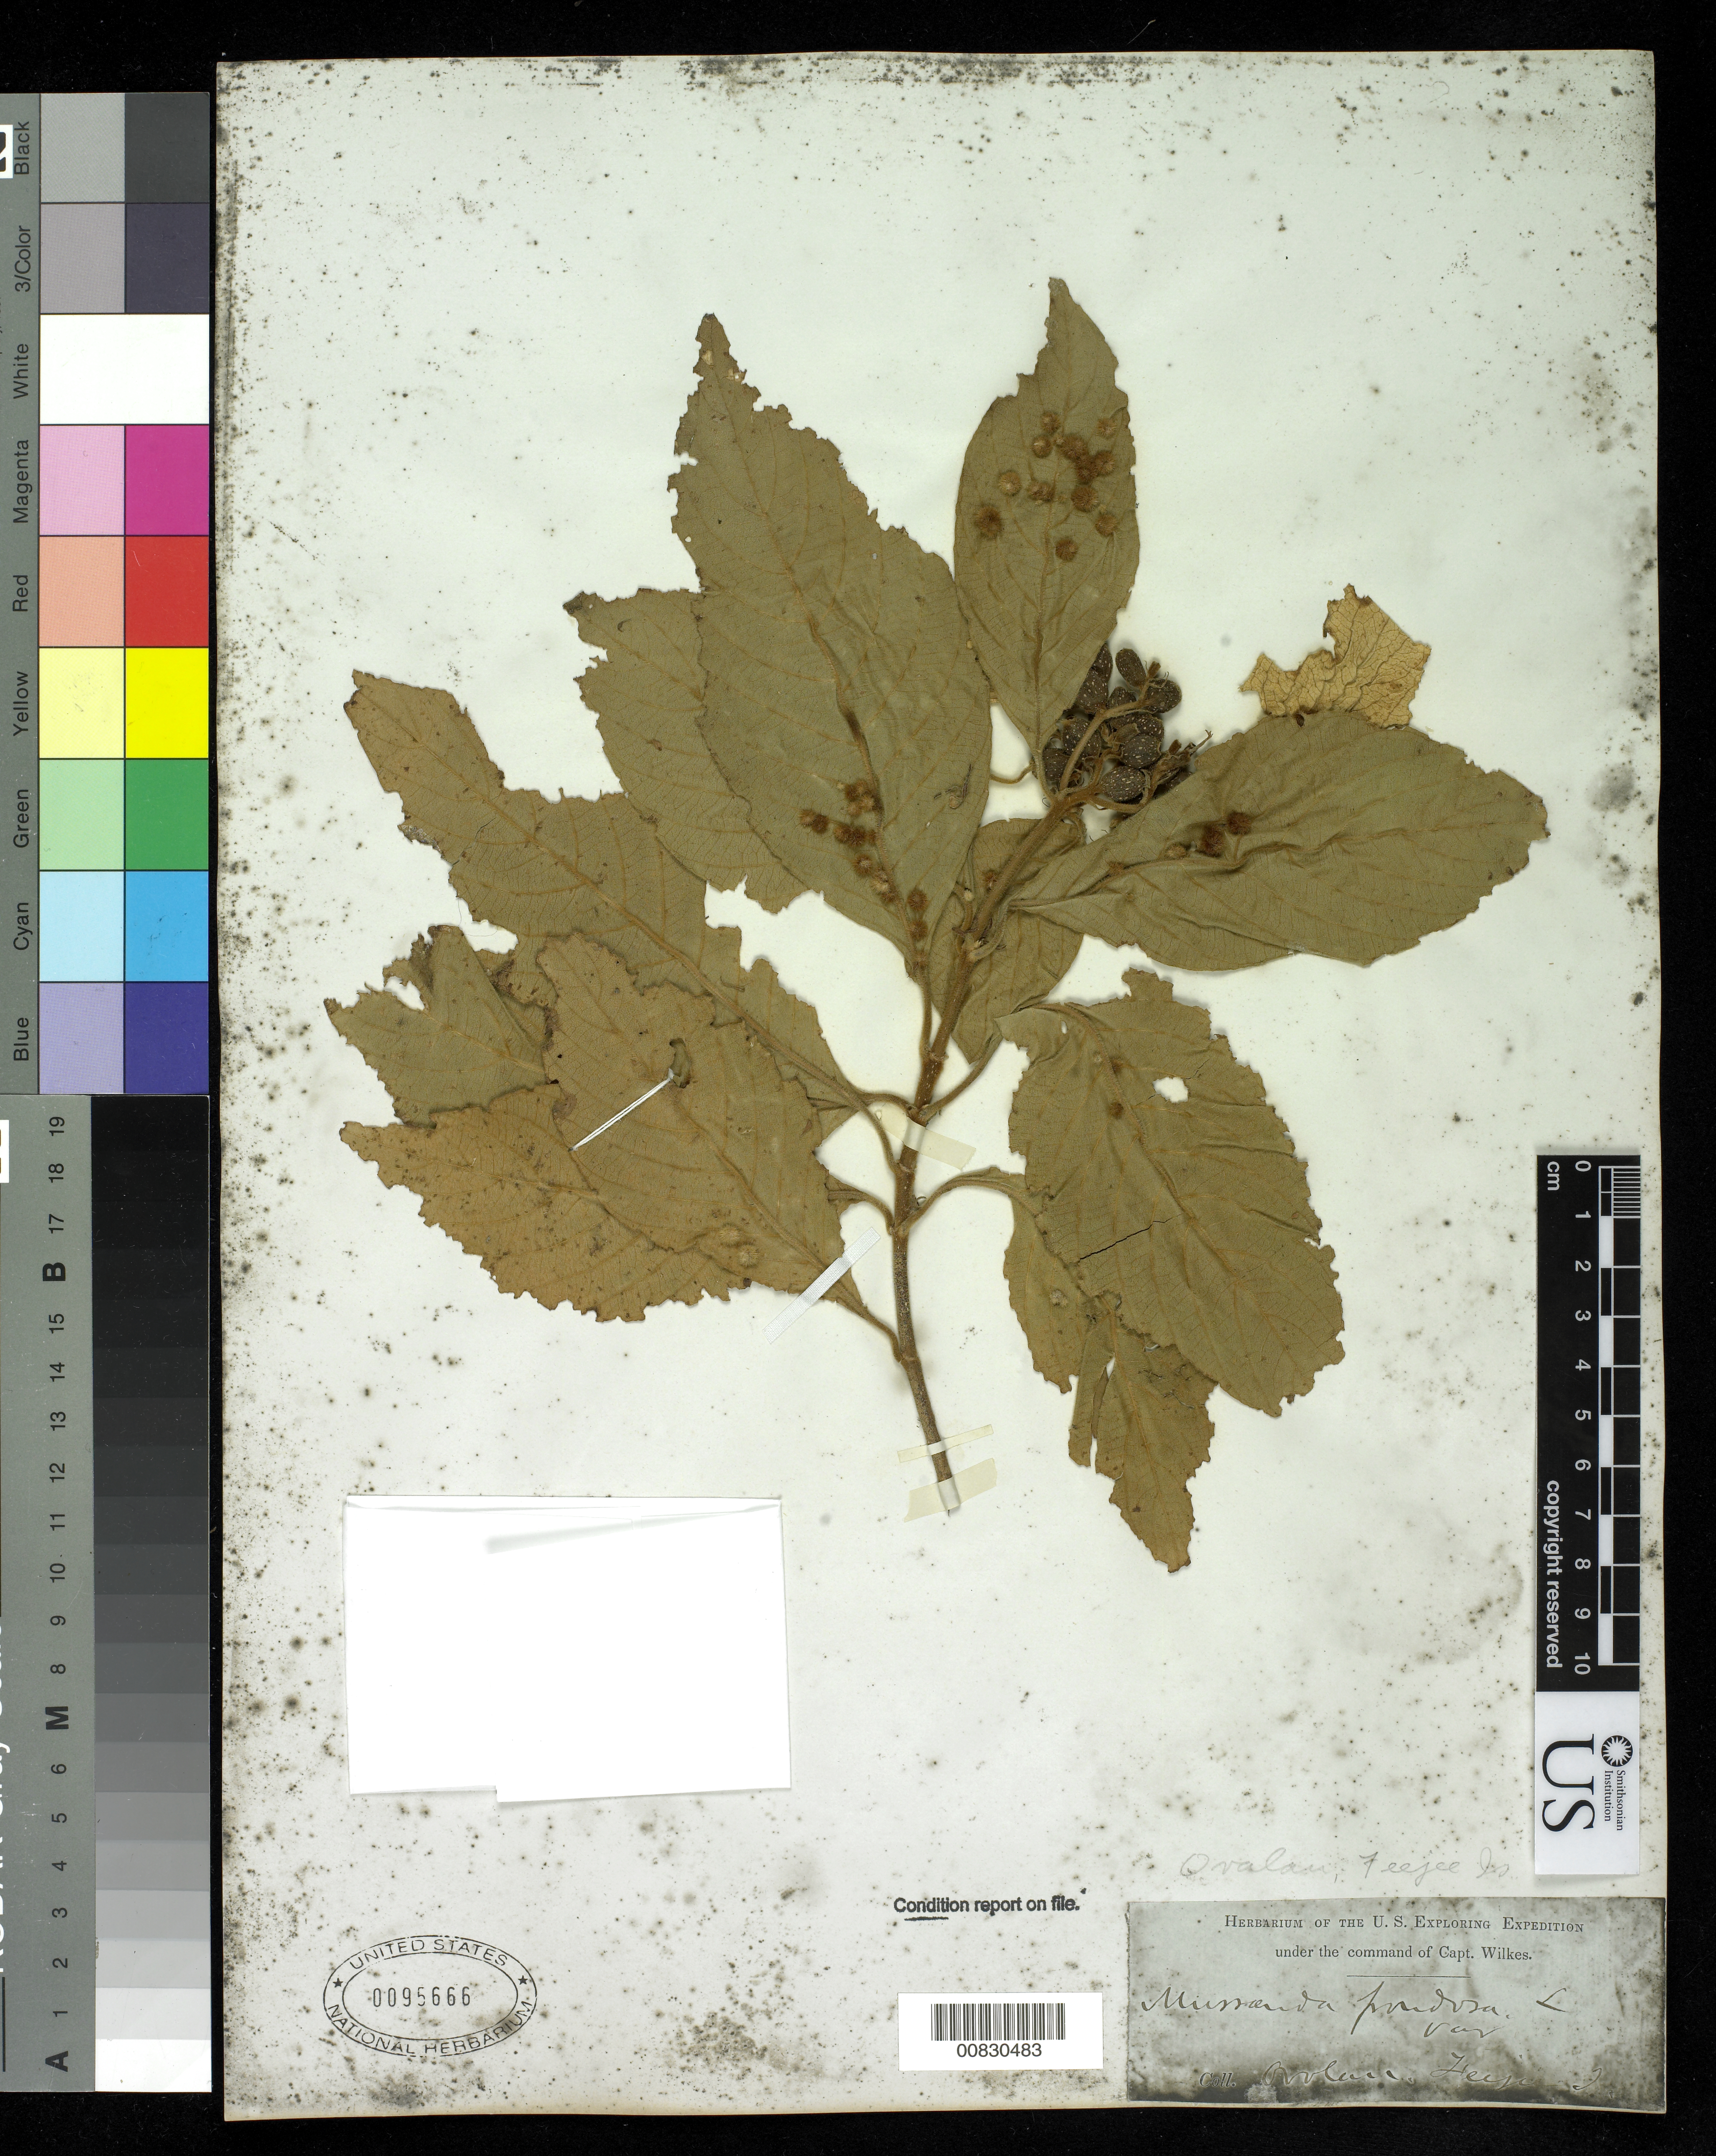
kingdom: Plantae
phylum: Tracheophyta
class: Magnoliopsida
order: Gentianales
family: Rubiaceae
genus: Mussaenda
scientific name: Mussaenda raiateensis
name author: J.W. Moore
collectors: Wilkes Explor. Exped.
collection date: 1838/1842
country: Fiji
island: Ovalau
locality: Ovalau, Feejee Is.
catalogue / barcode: US 95666